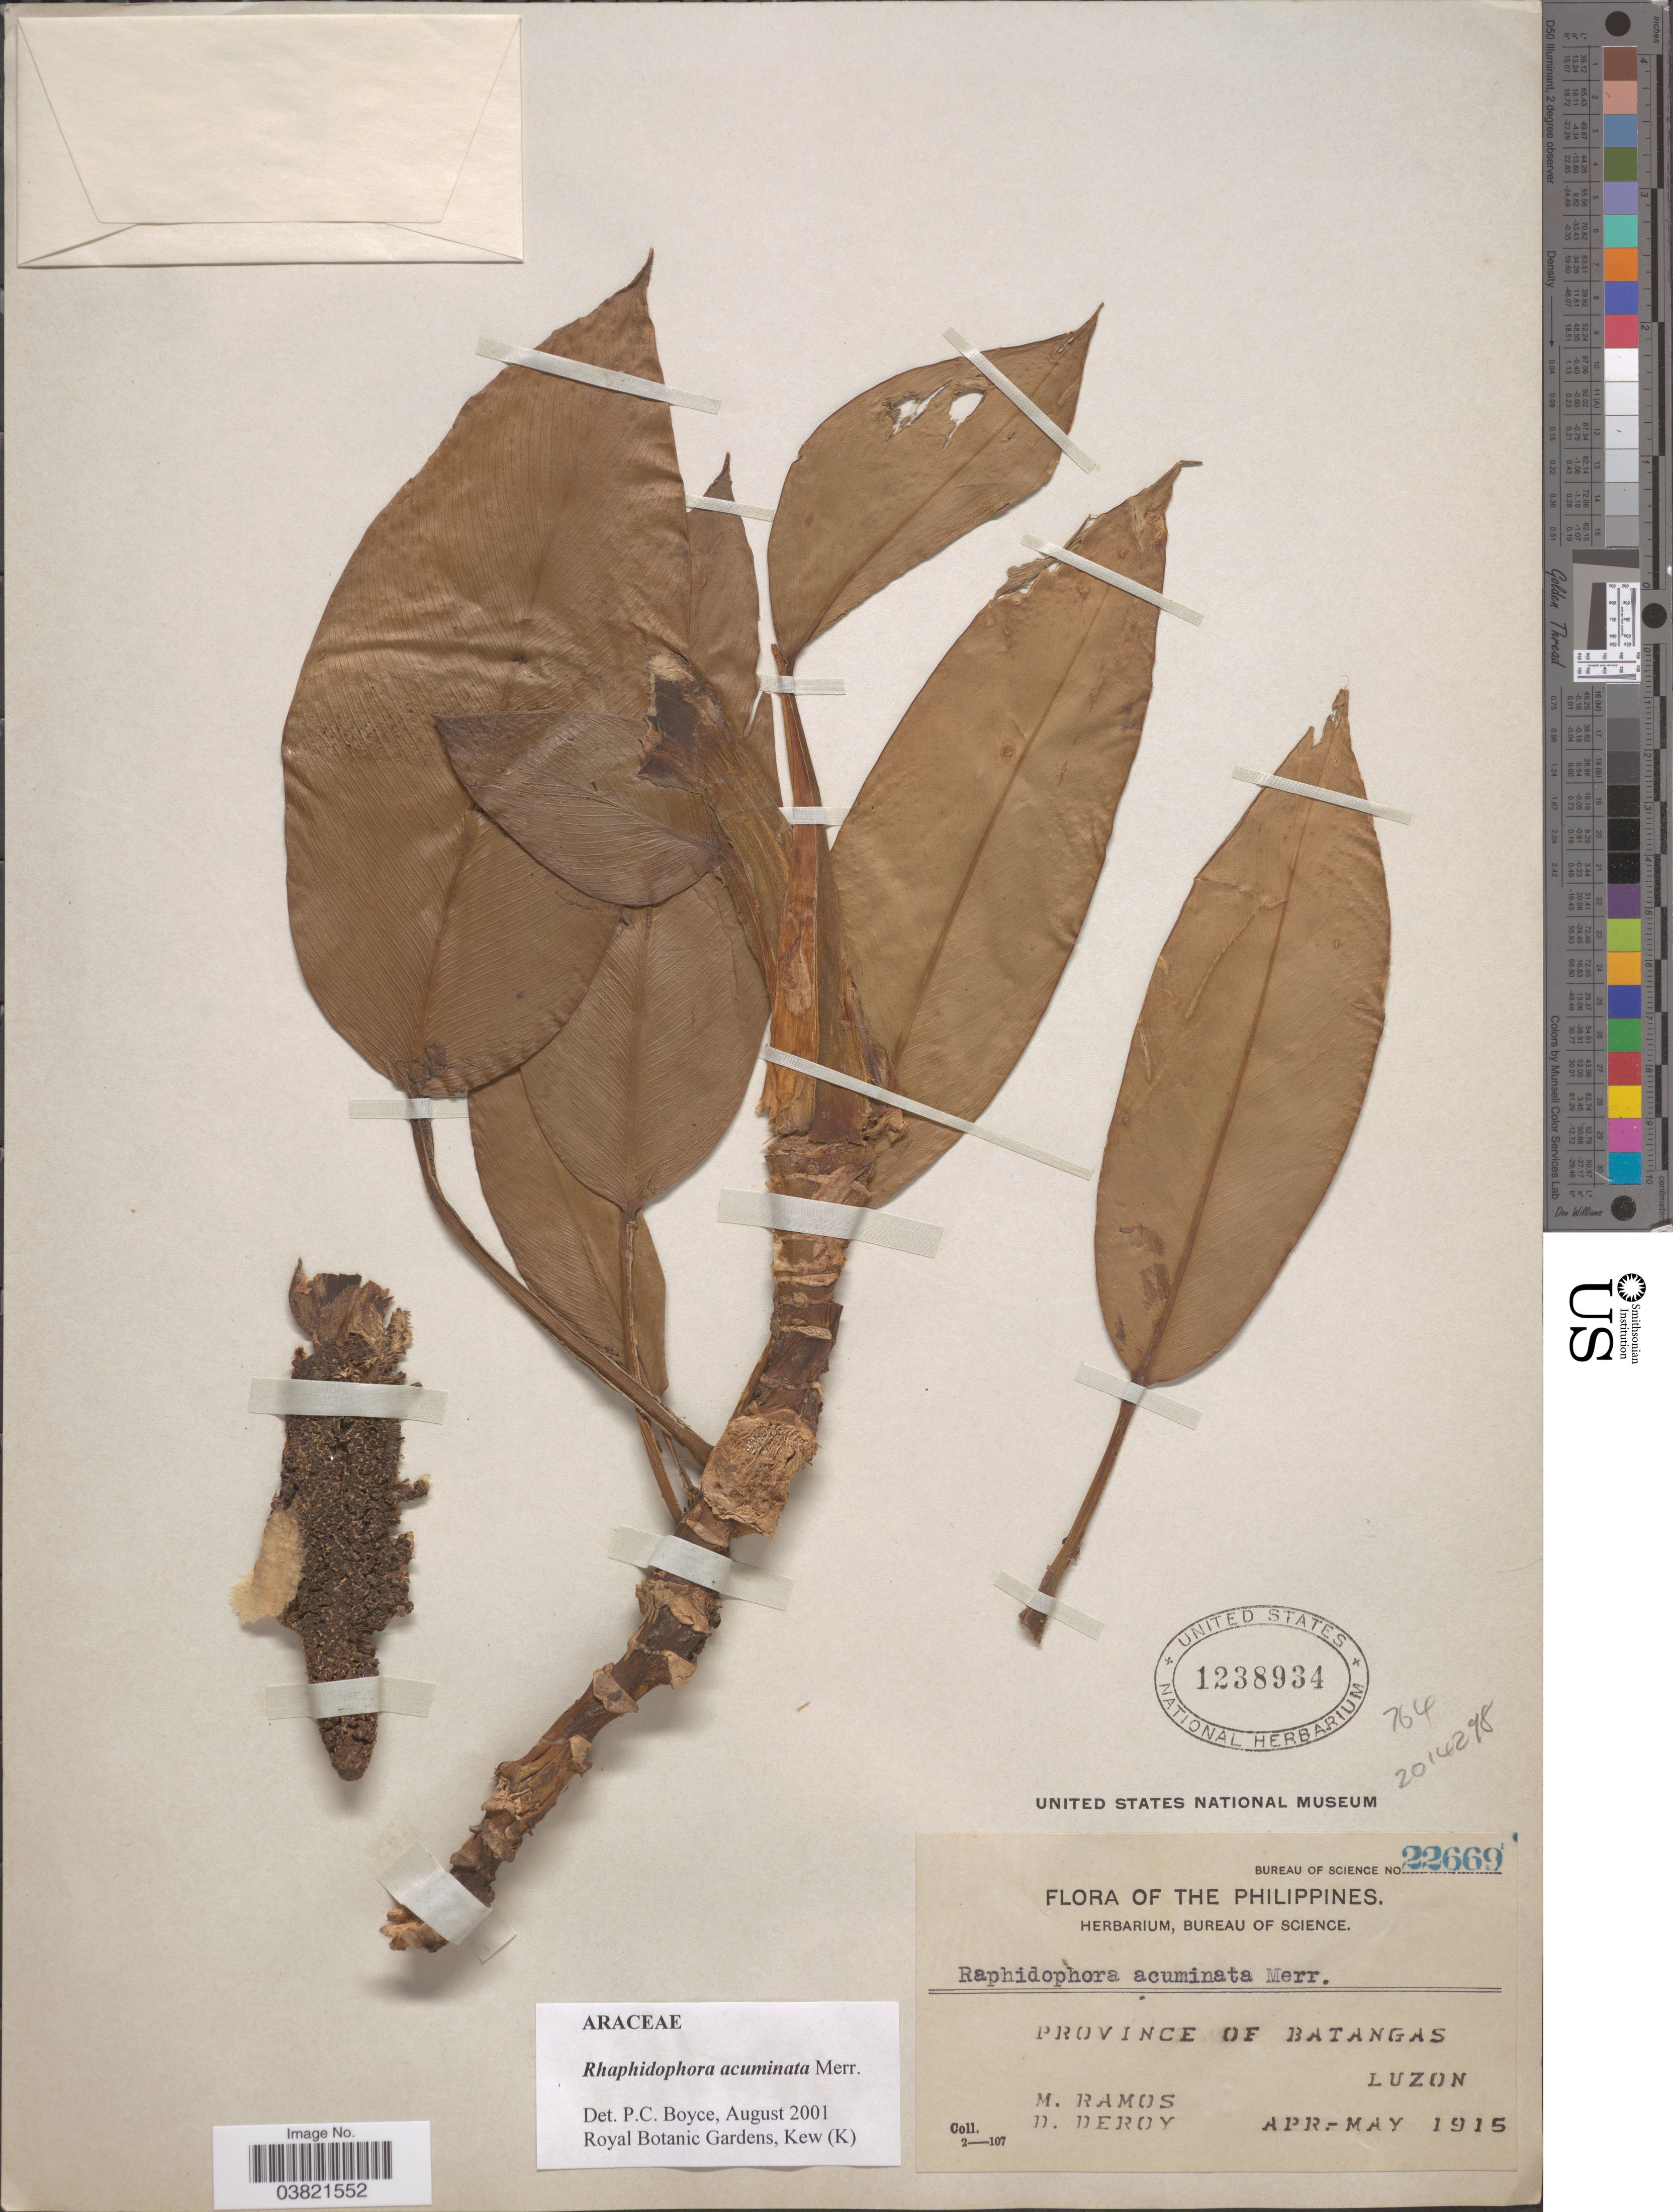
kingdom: Plantae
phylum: Tracheophyta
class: Liliopsida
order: Alismatales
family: Araceae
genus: Rhaphidophora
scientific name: Rhaphidophora acuminata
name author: Merr.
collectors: M. Ramos & D. Deroy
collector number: Bureau of Science 22669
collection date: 1915-04/1915-05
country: Philippines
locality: Province of Batangas. Luzon.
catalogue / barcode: US 1238934